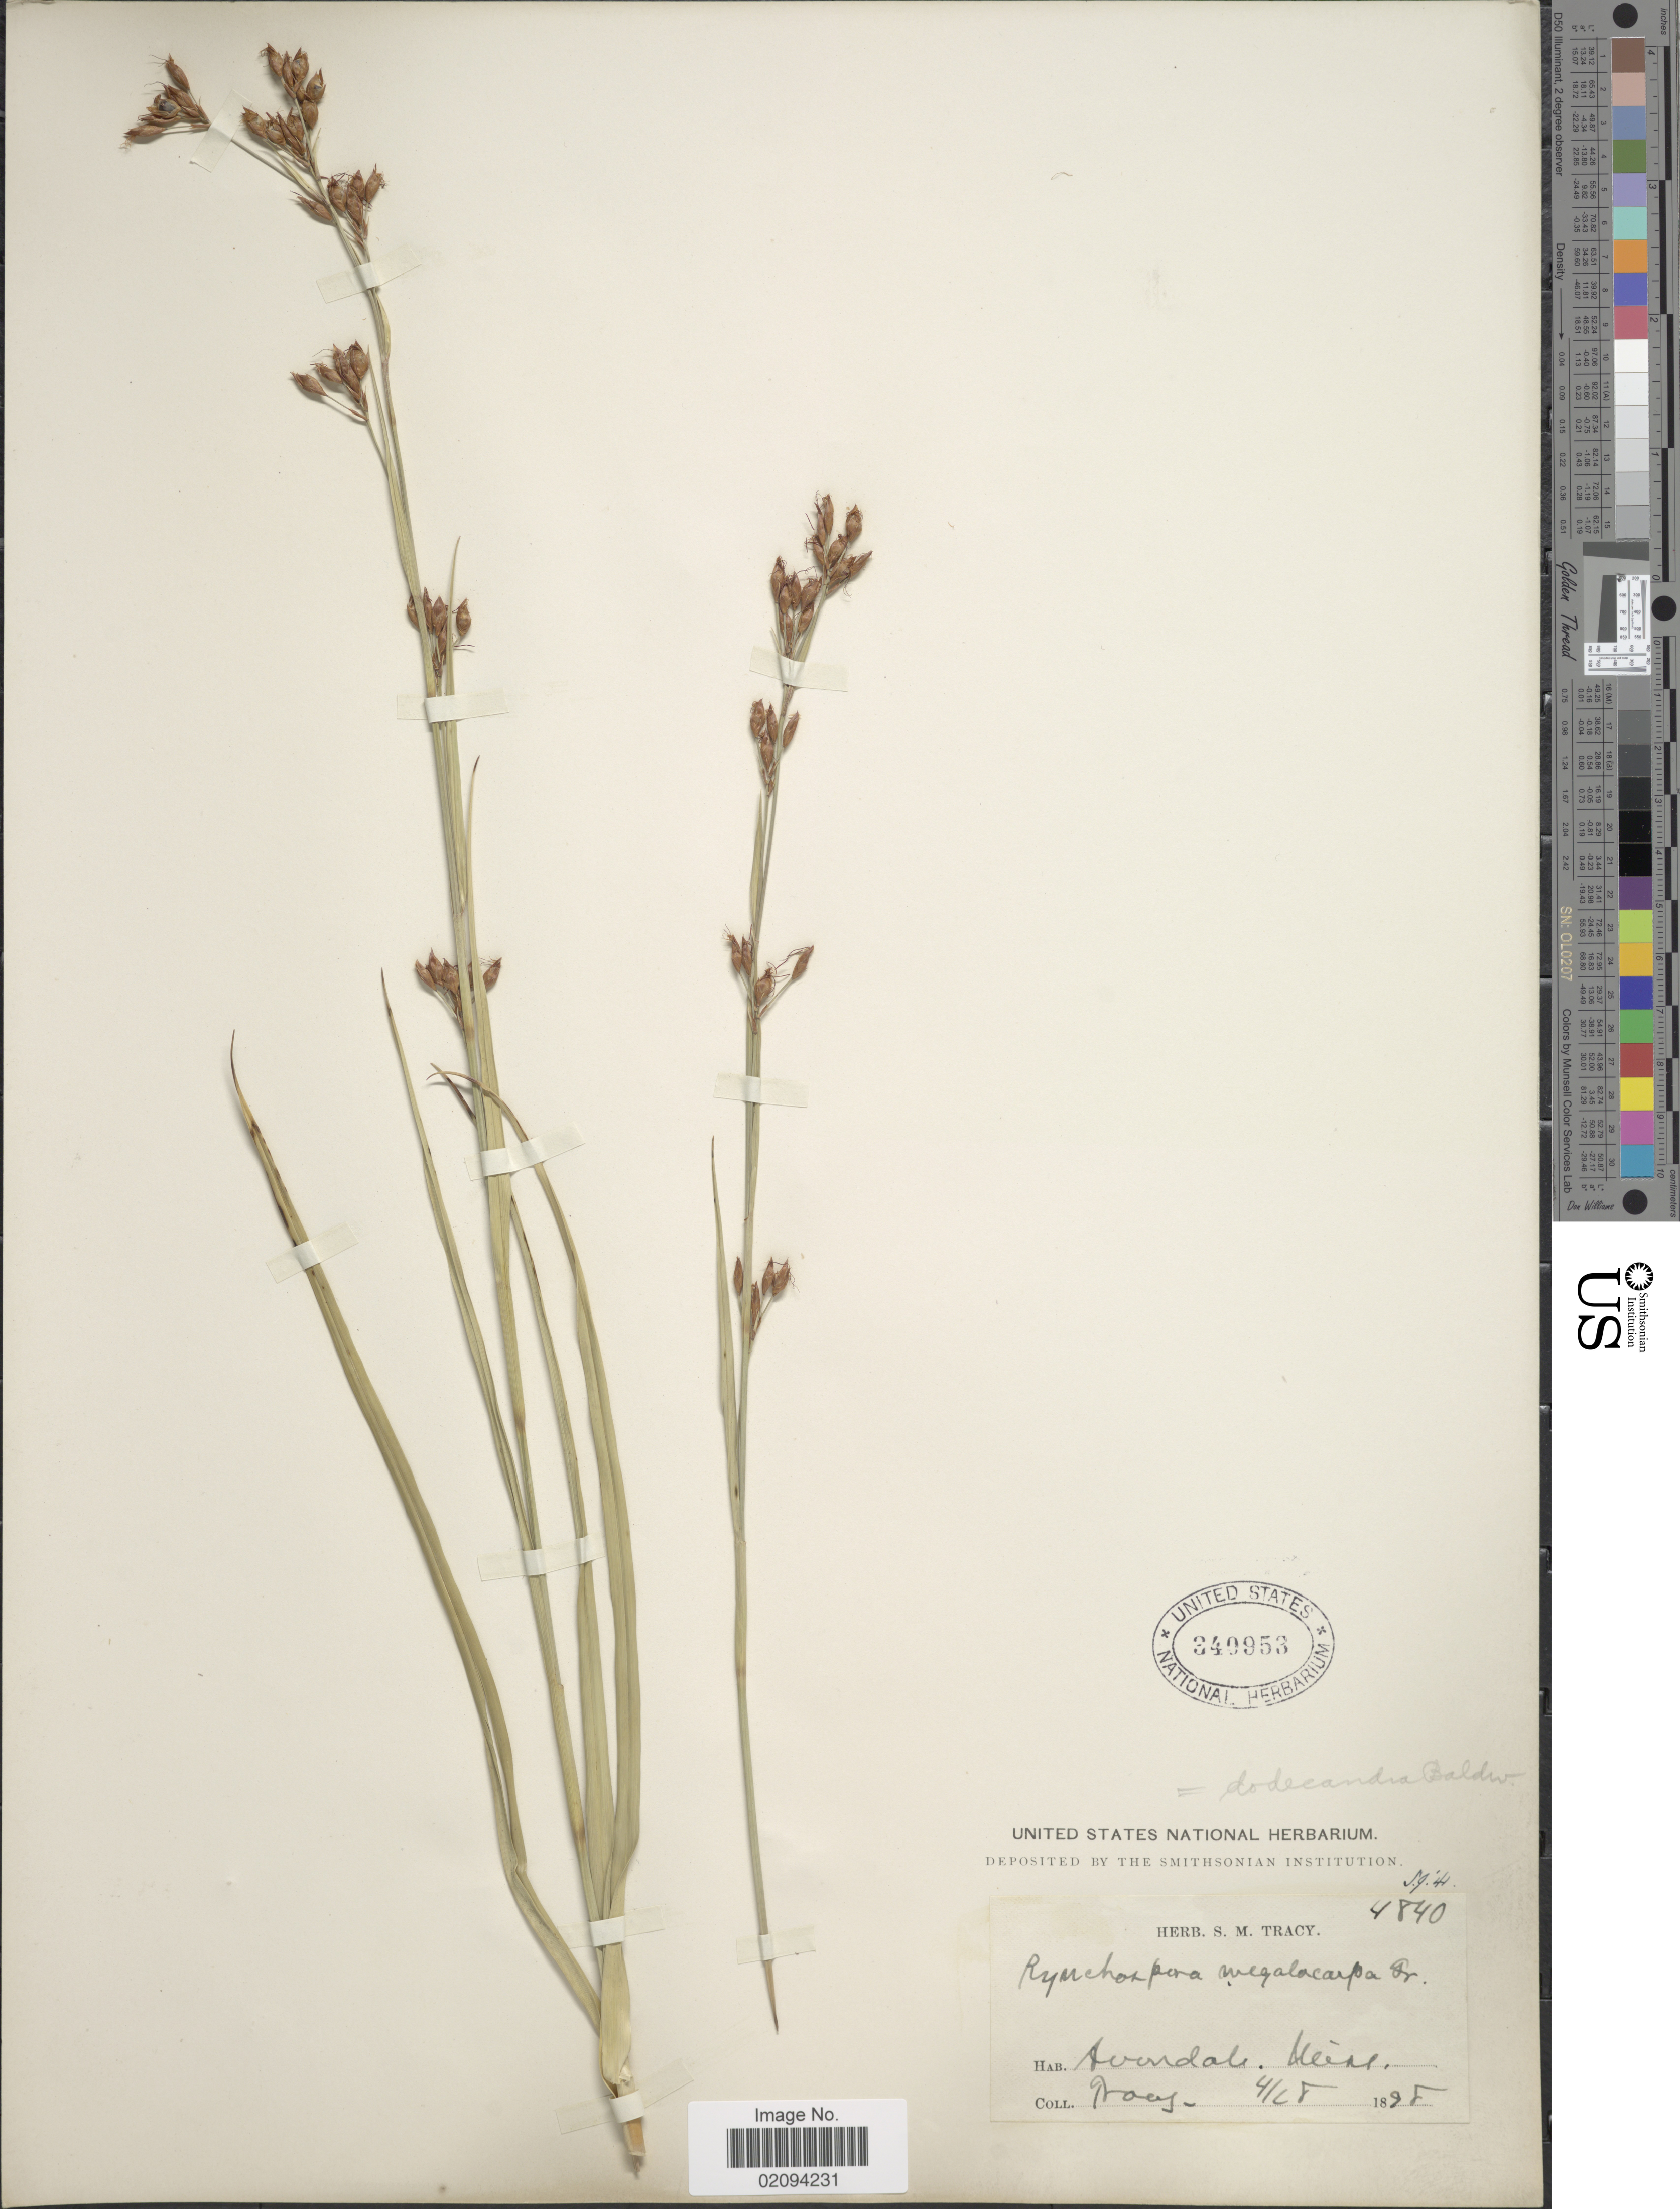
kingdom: Plantae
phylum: Tracheophyta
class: Liliopsida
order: Poales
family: Cyperaceae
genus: Rhynchospora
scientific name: Rhynchospora megalocarpa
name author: A. Gray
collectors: -. Tracy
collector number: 4840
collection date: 1828-04-28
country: United States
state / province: Mississippi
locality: Avondale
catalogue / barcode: US 340953